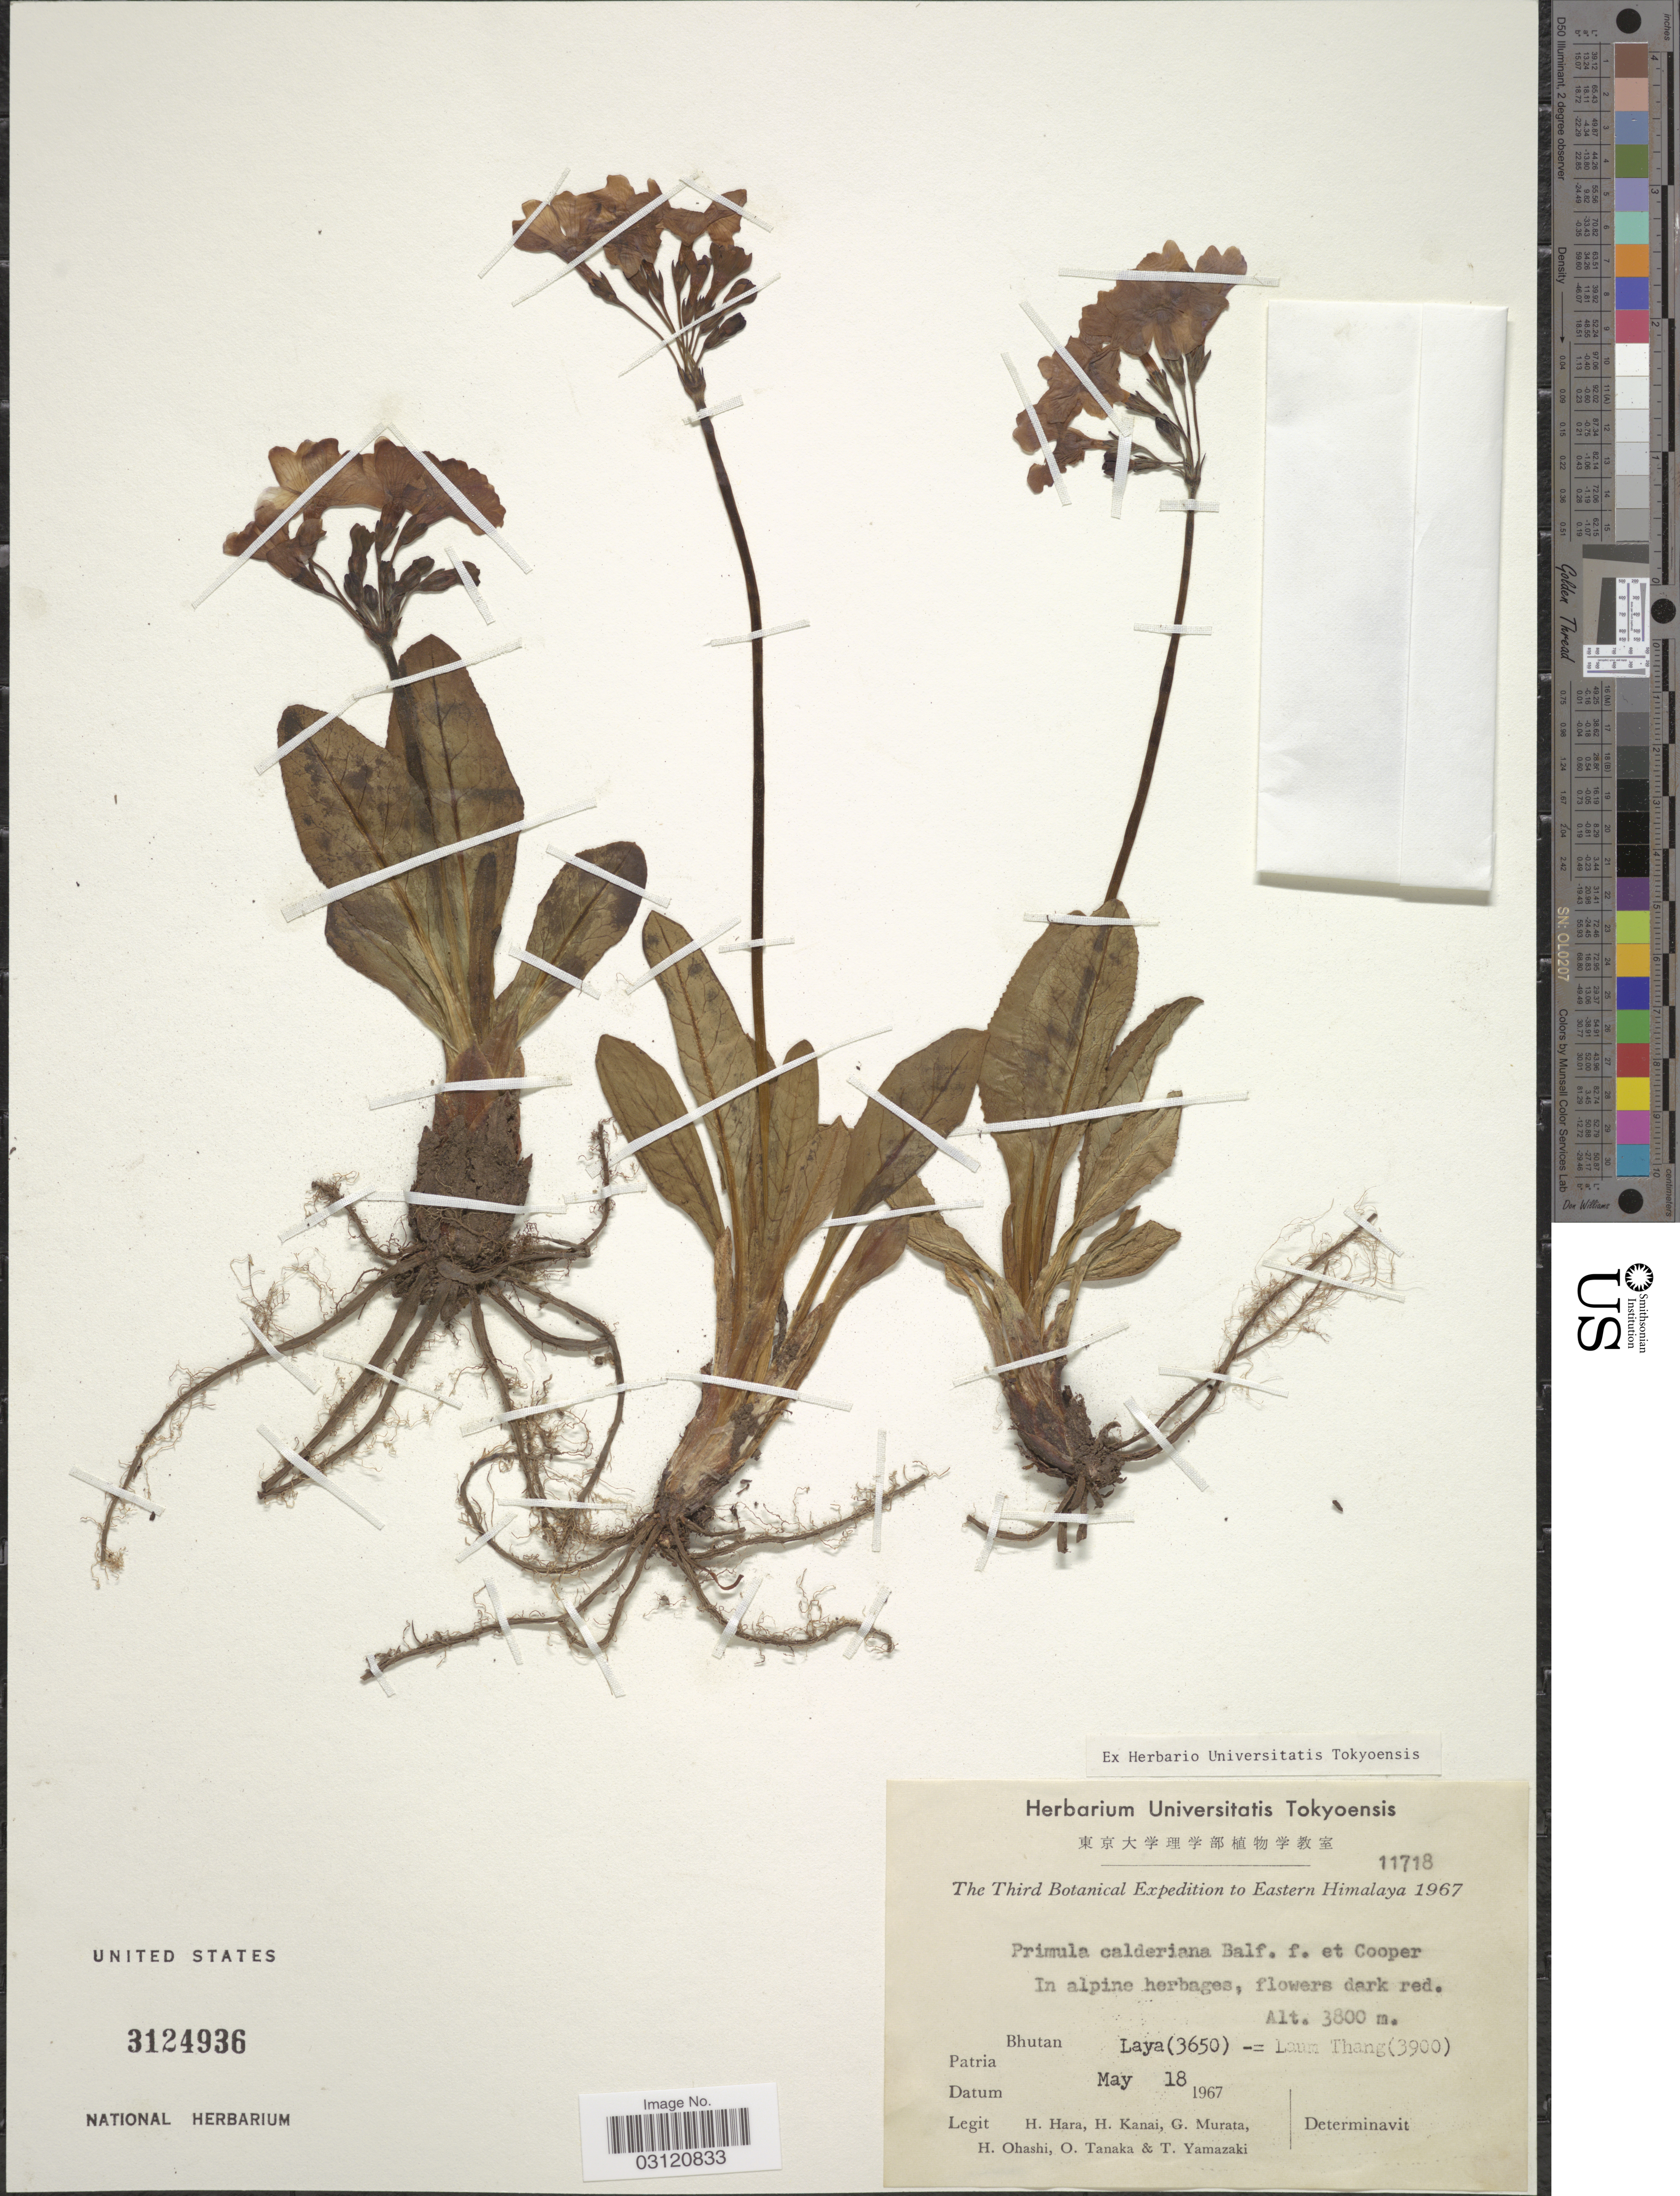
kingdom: Plantae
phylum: Tracheophyta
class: Magnoliopsida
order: Ericales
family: Primulaceae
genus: Primula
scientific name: Primula calderiana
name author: Balf. f. & R.E. Cooper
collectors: H. Hara, H. Kanai, G. Murata, H. Ohashi & et al.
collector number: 11718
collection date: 1967-05-18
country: Bhutan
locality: Eastern Himalaya. Laya -= Laun Thang.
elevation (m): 3800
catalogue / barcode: US 3124936